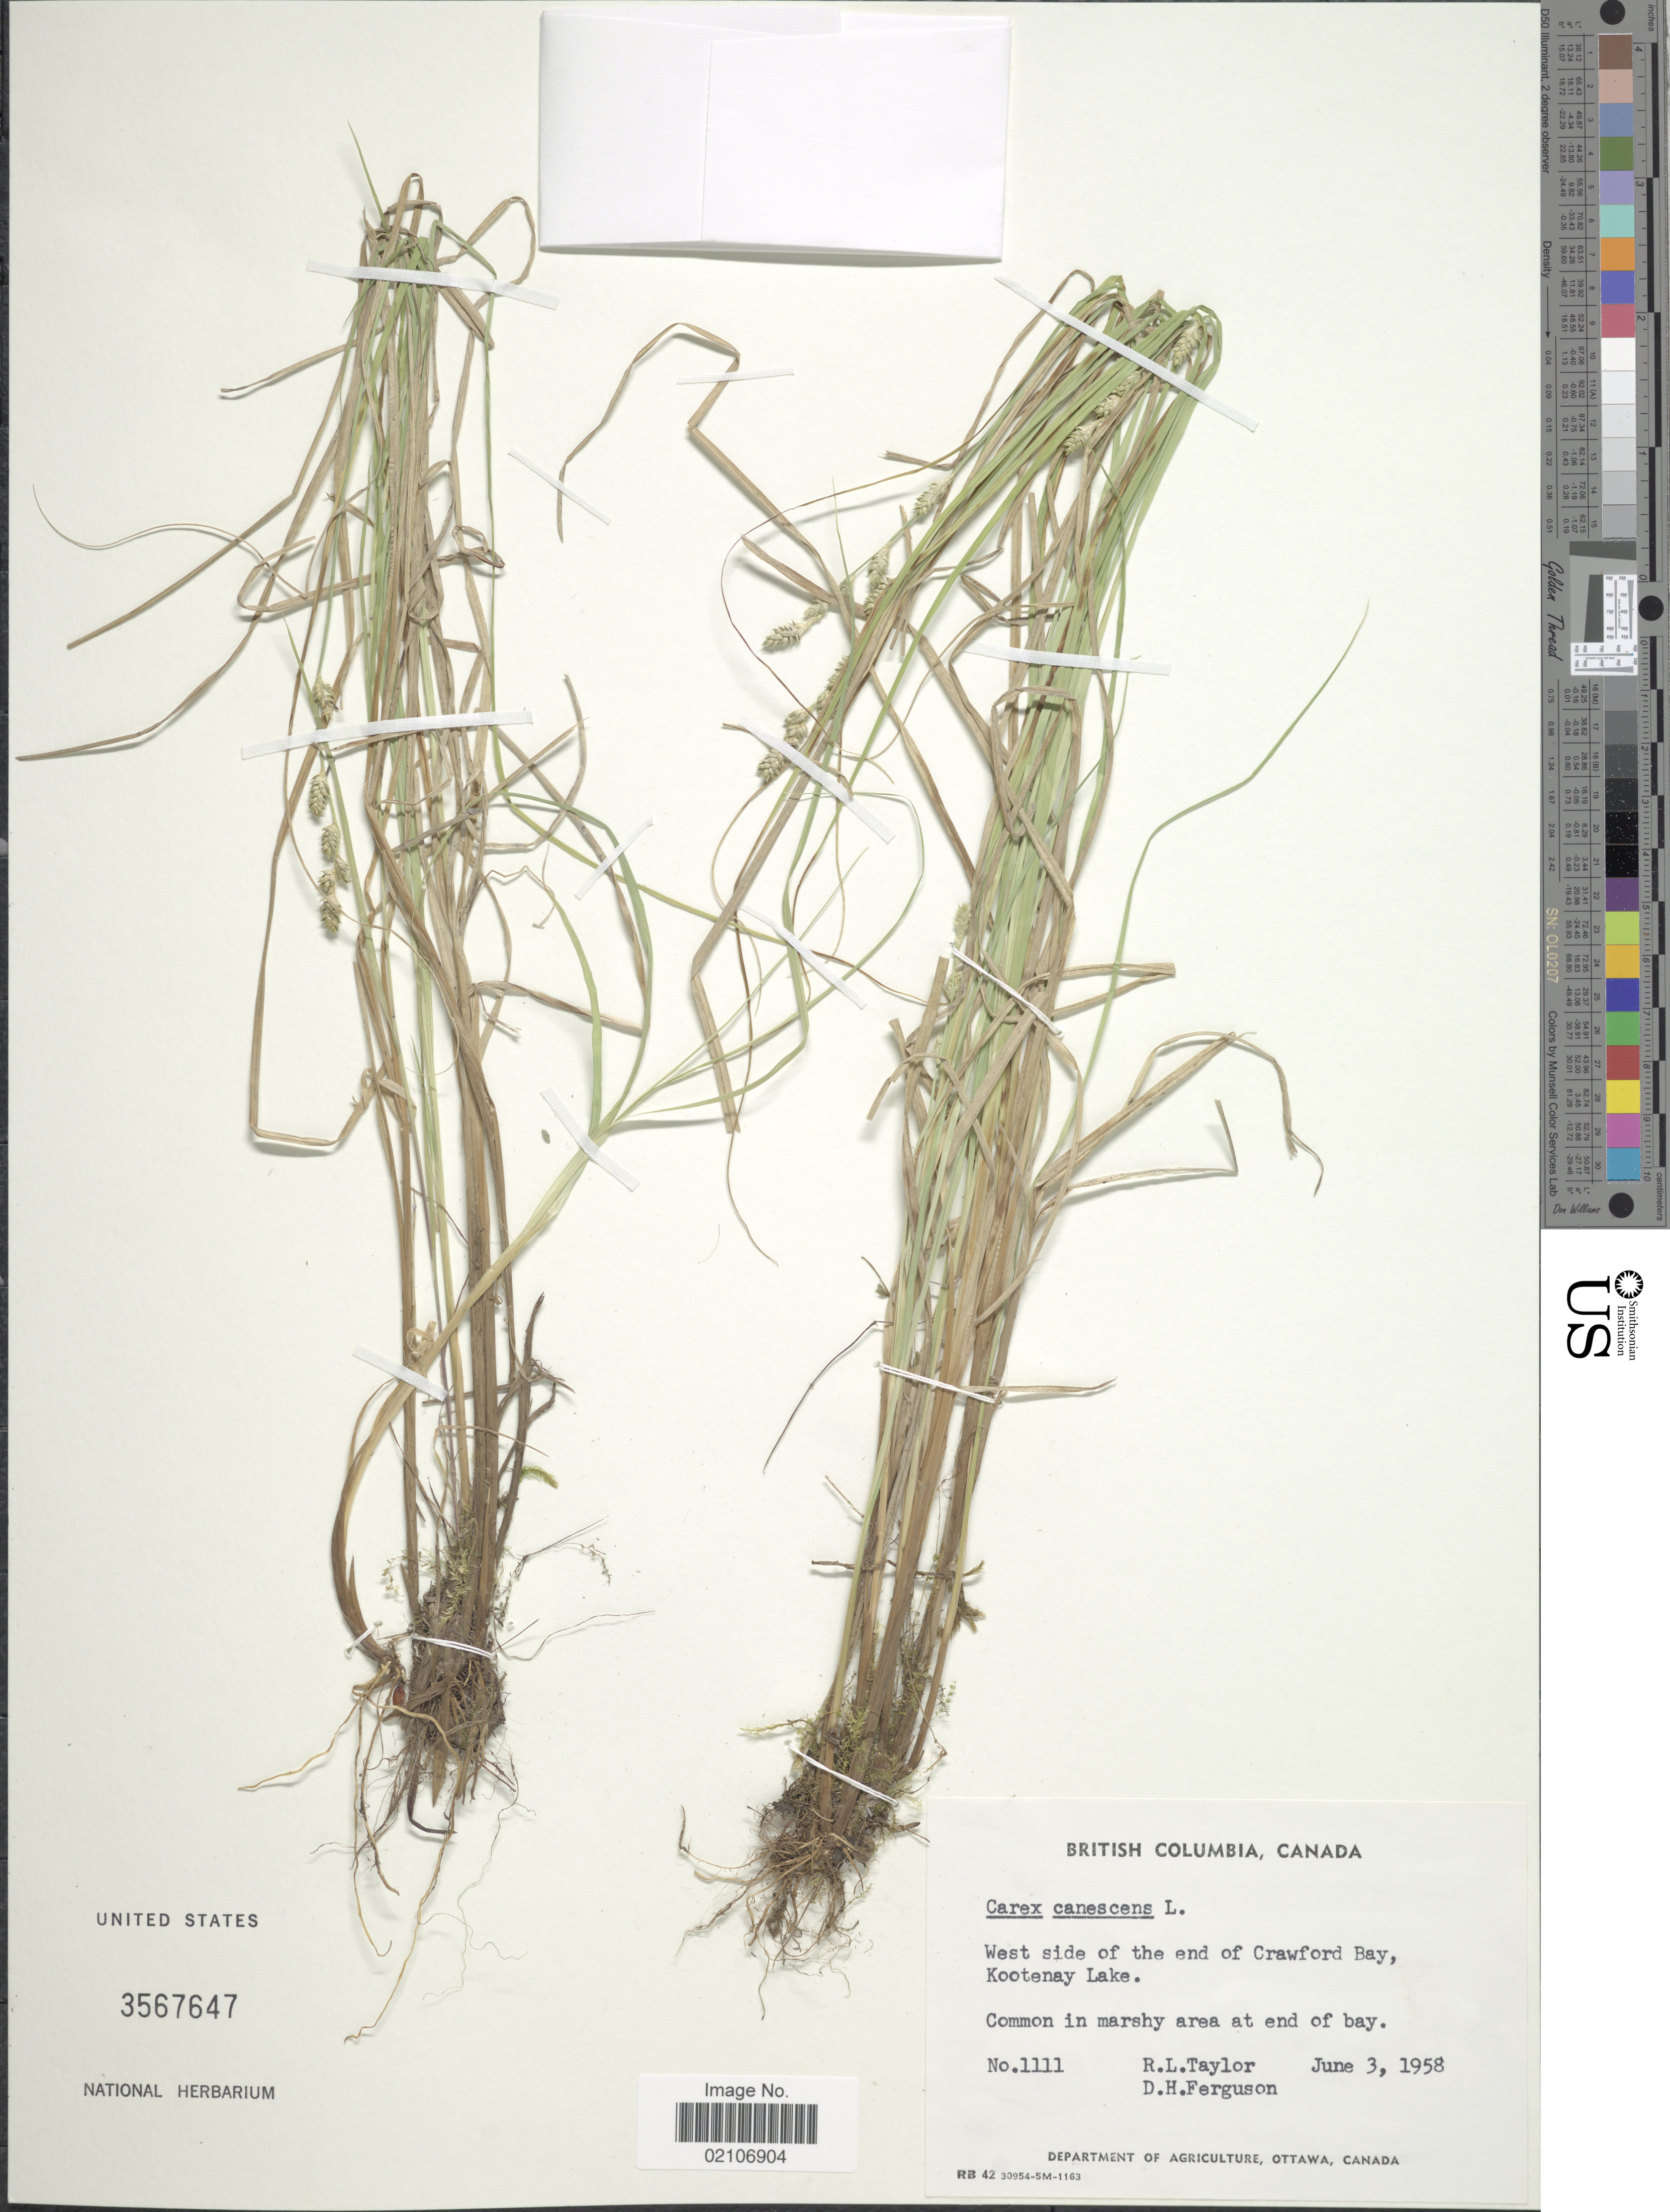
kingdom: Plantae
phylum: Tracheophyta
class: Liliopsida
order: Poales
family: Cyperaceae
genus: Carex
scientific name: Carex canescens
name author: L.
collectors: R. Taylor & D. Ferguson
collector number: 1111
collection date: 1958-06-03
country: Canada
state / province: British Columbia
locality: Kootenay Lake.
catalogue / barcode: US 3567647